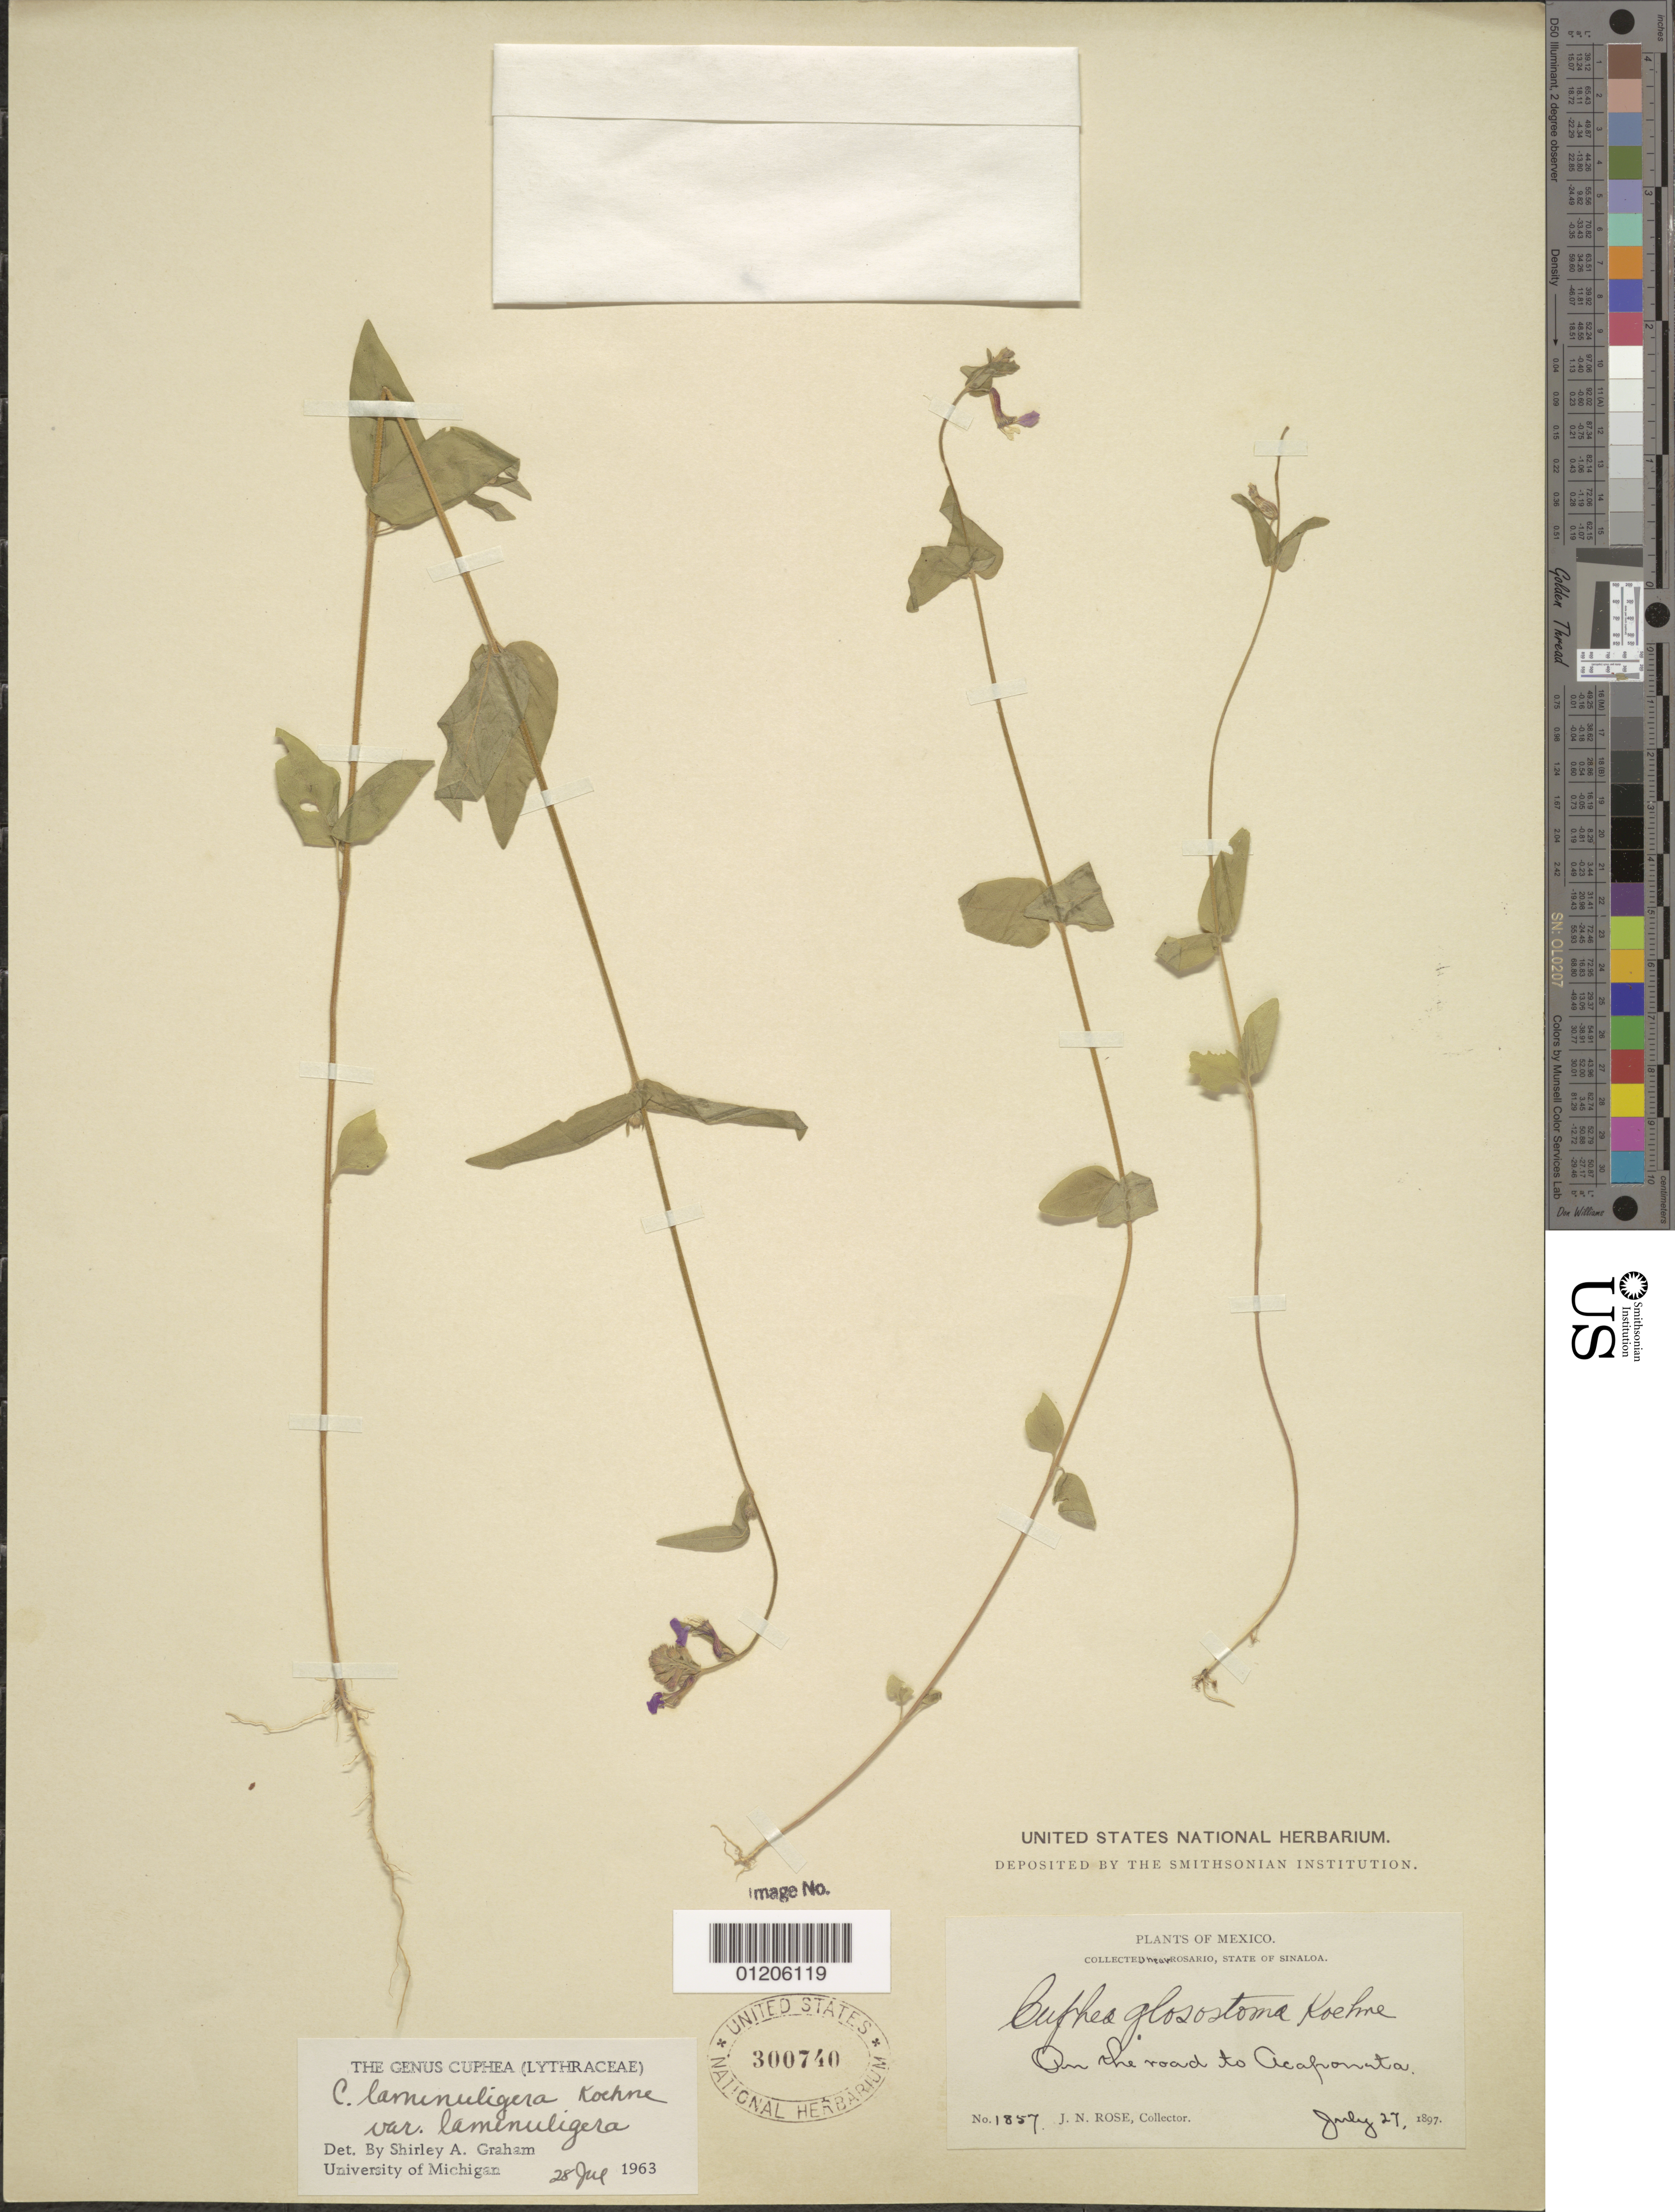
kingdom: Plantae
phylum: Tracheophyta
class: Magnoliopsida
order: Myrtales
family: Lythraceae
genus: Cuphea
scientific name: Cuphea laminuligera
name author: Koehne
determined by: Graham, S.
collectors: J. N. Rose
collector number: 1857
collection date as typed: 27 Jul 1897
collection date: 1897-07-27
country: Mexico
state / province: Sinaloa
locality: Near Rosario, on the road to Acaponeta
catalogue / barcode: US 300740